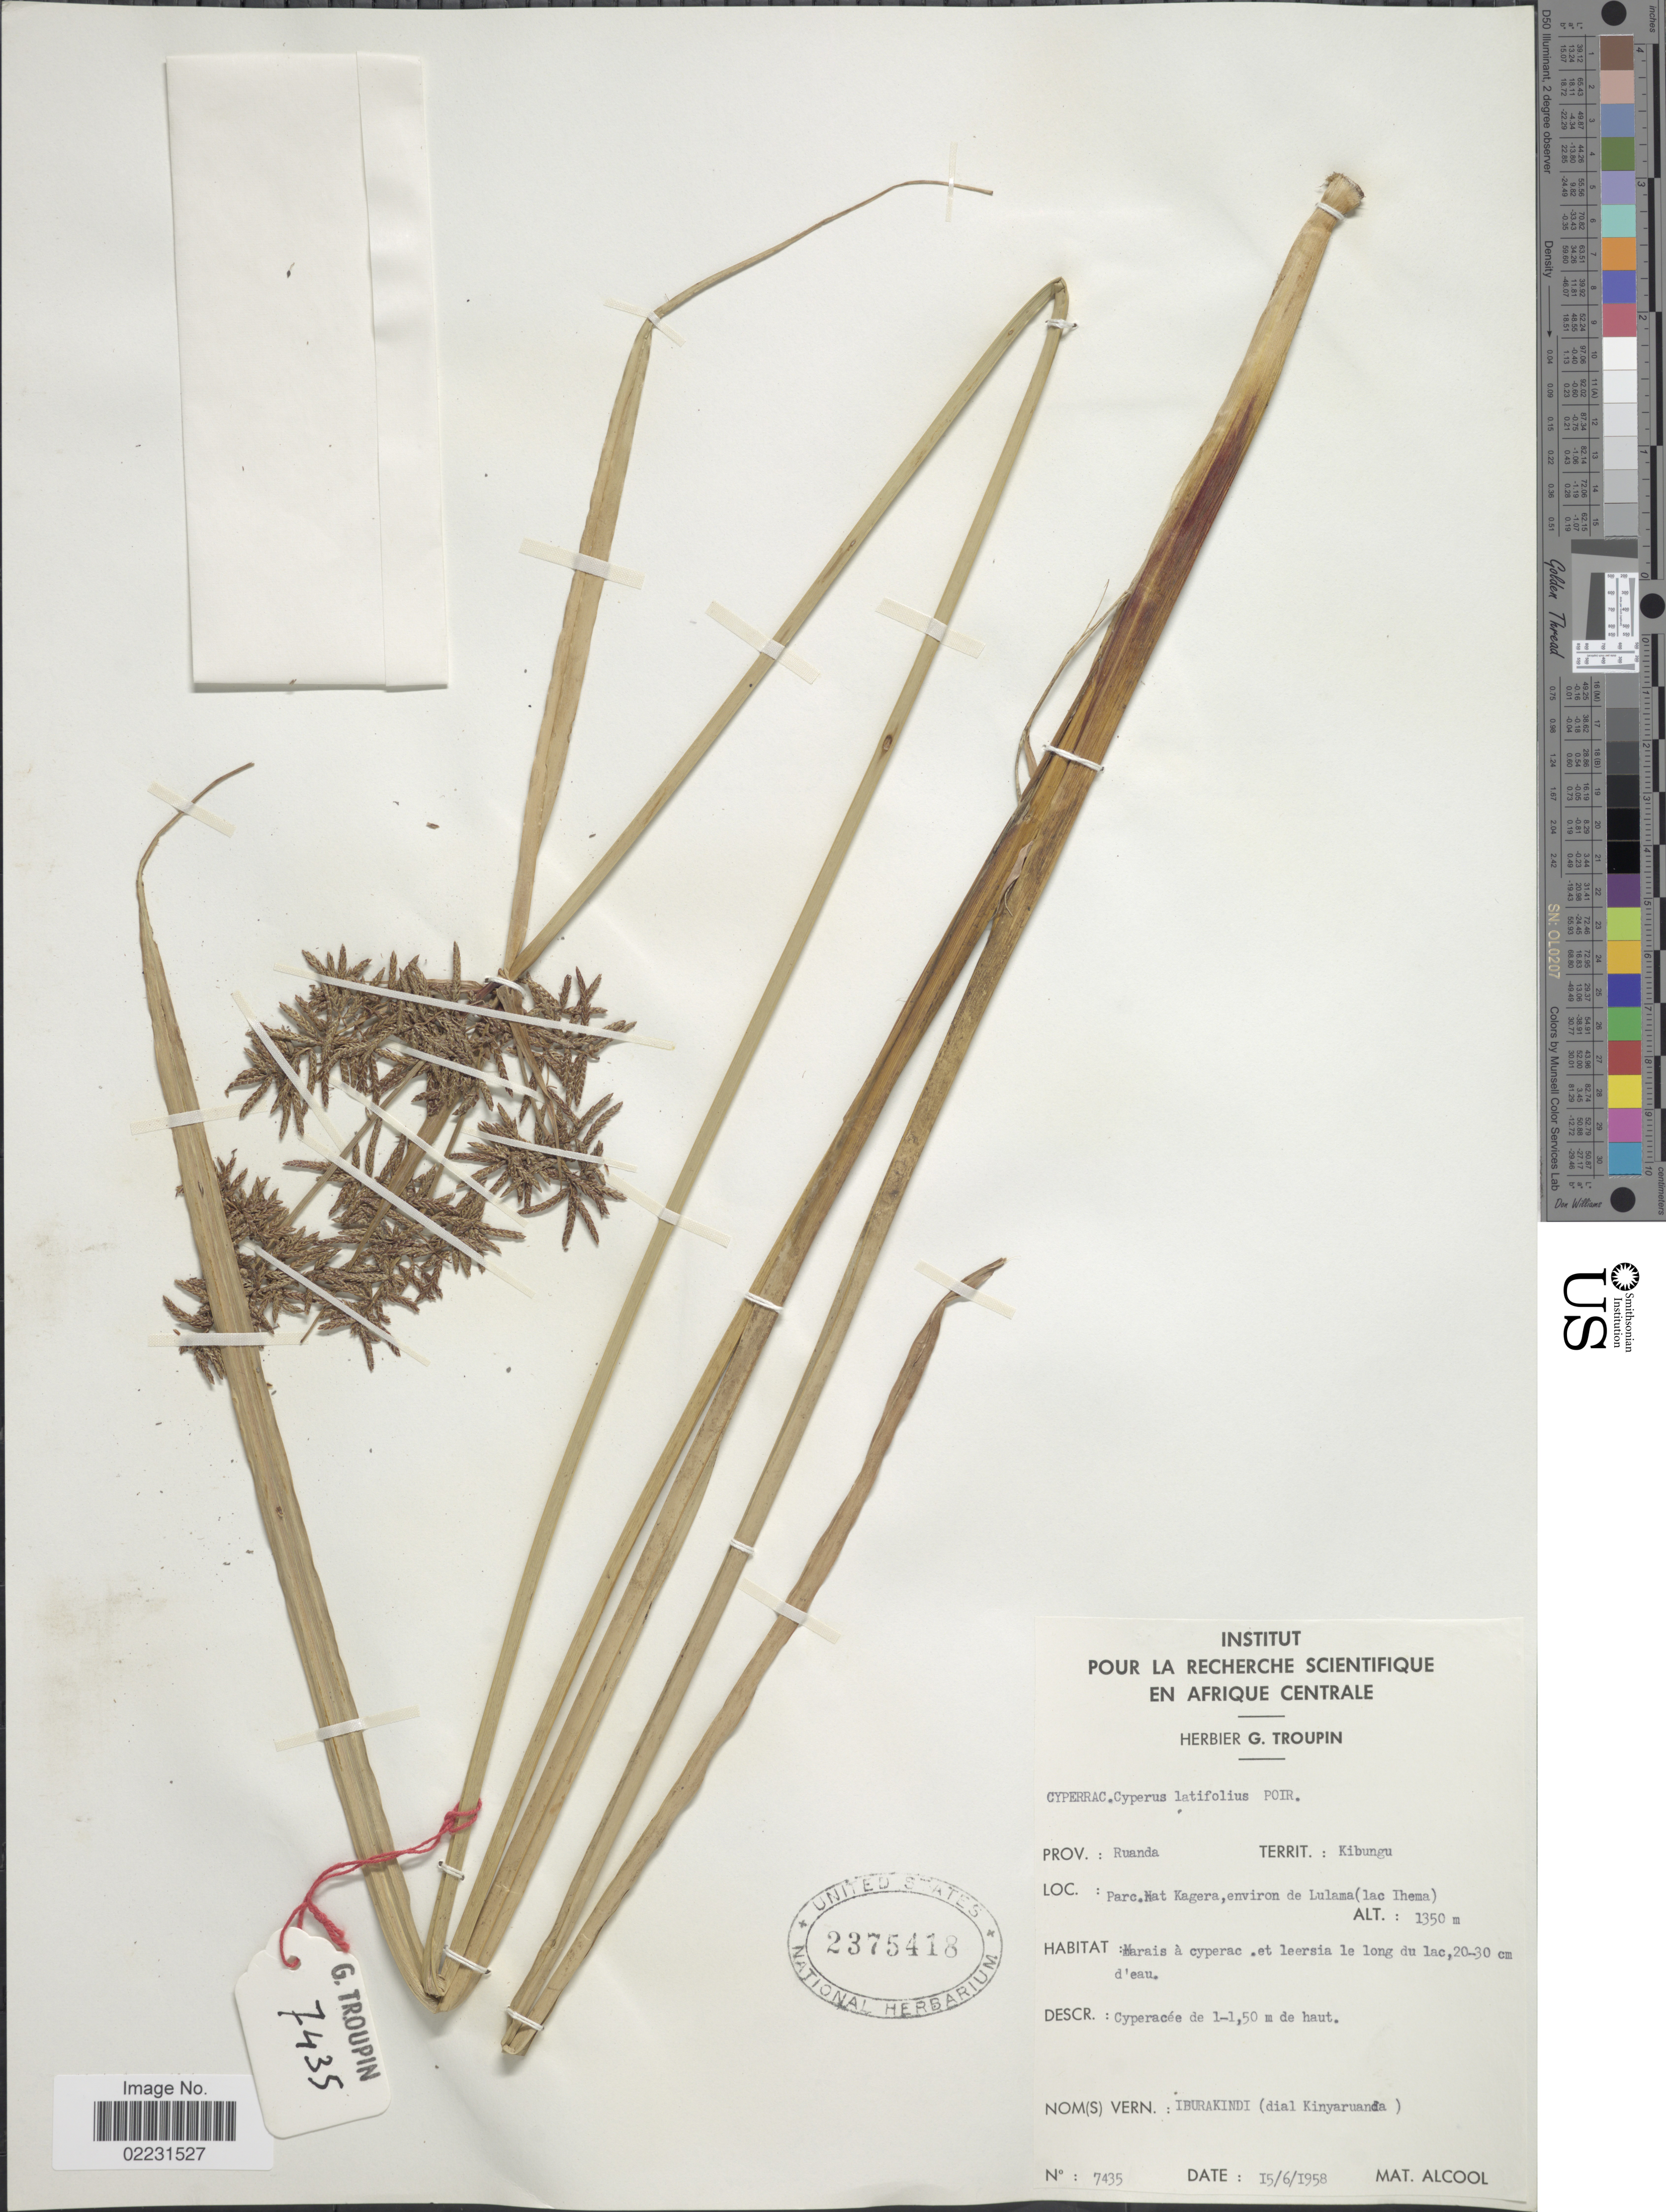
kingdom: Plantae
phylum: Tracheophyta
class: Liliopsida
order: Poales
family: Cyperaceae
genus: Cyperus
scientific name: Cyperus latifolius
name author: Poir.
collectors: M. Alcool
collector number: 7435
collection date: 1958-06-15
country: Rwanda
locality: Prov.: Ruanda, Territ.: Kibungu. Parc. Nat. Kagara, environ de Lulama (lac Ihema).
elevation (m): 1350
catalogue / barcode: US 2375418